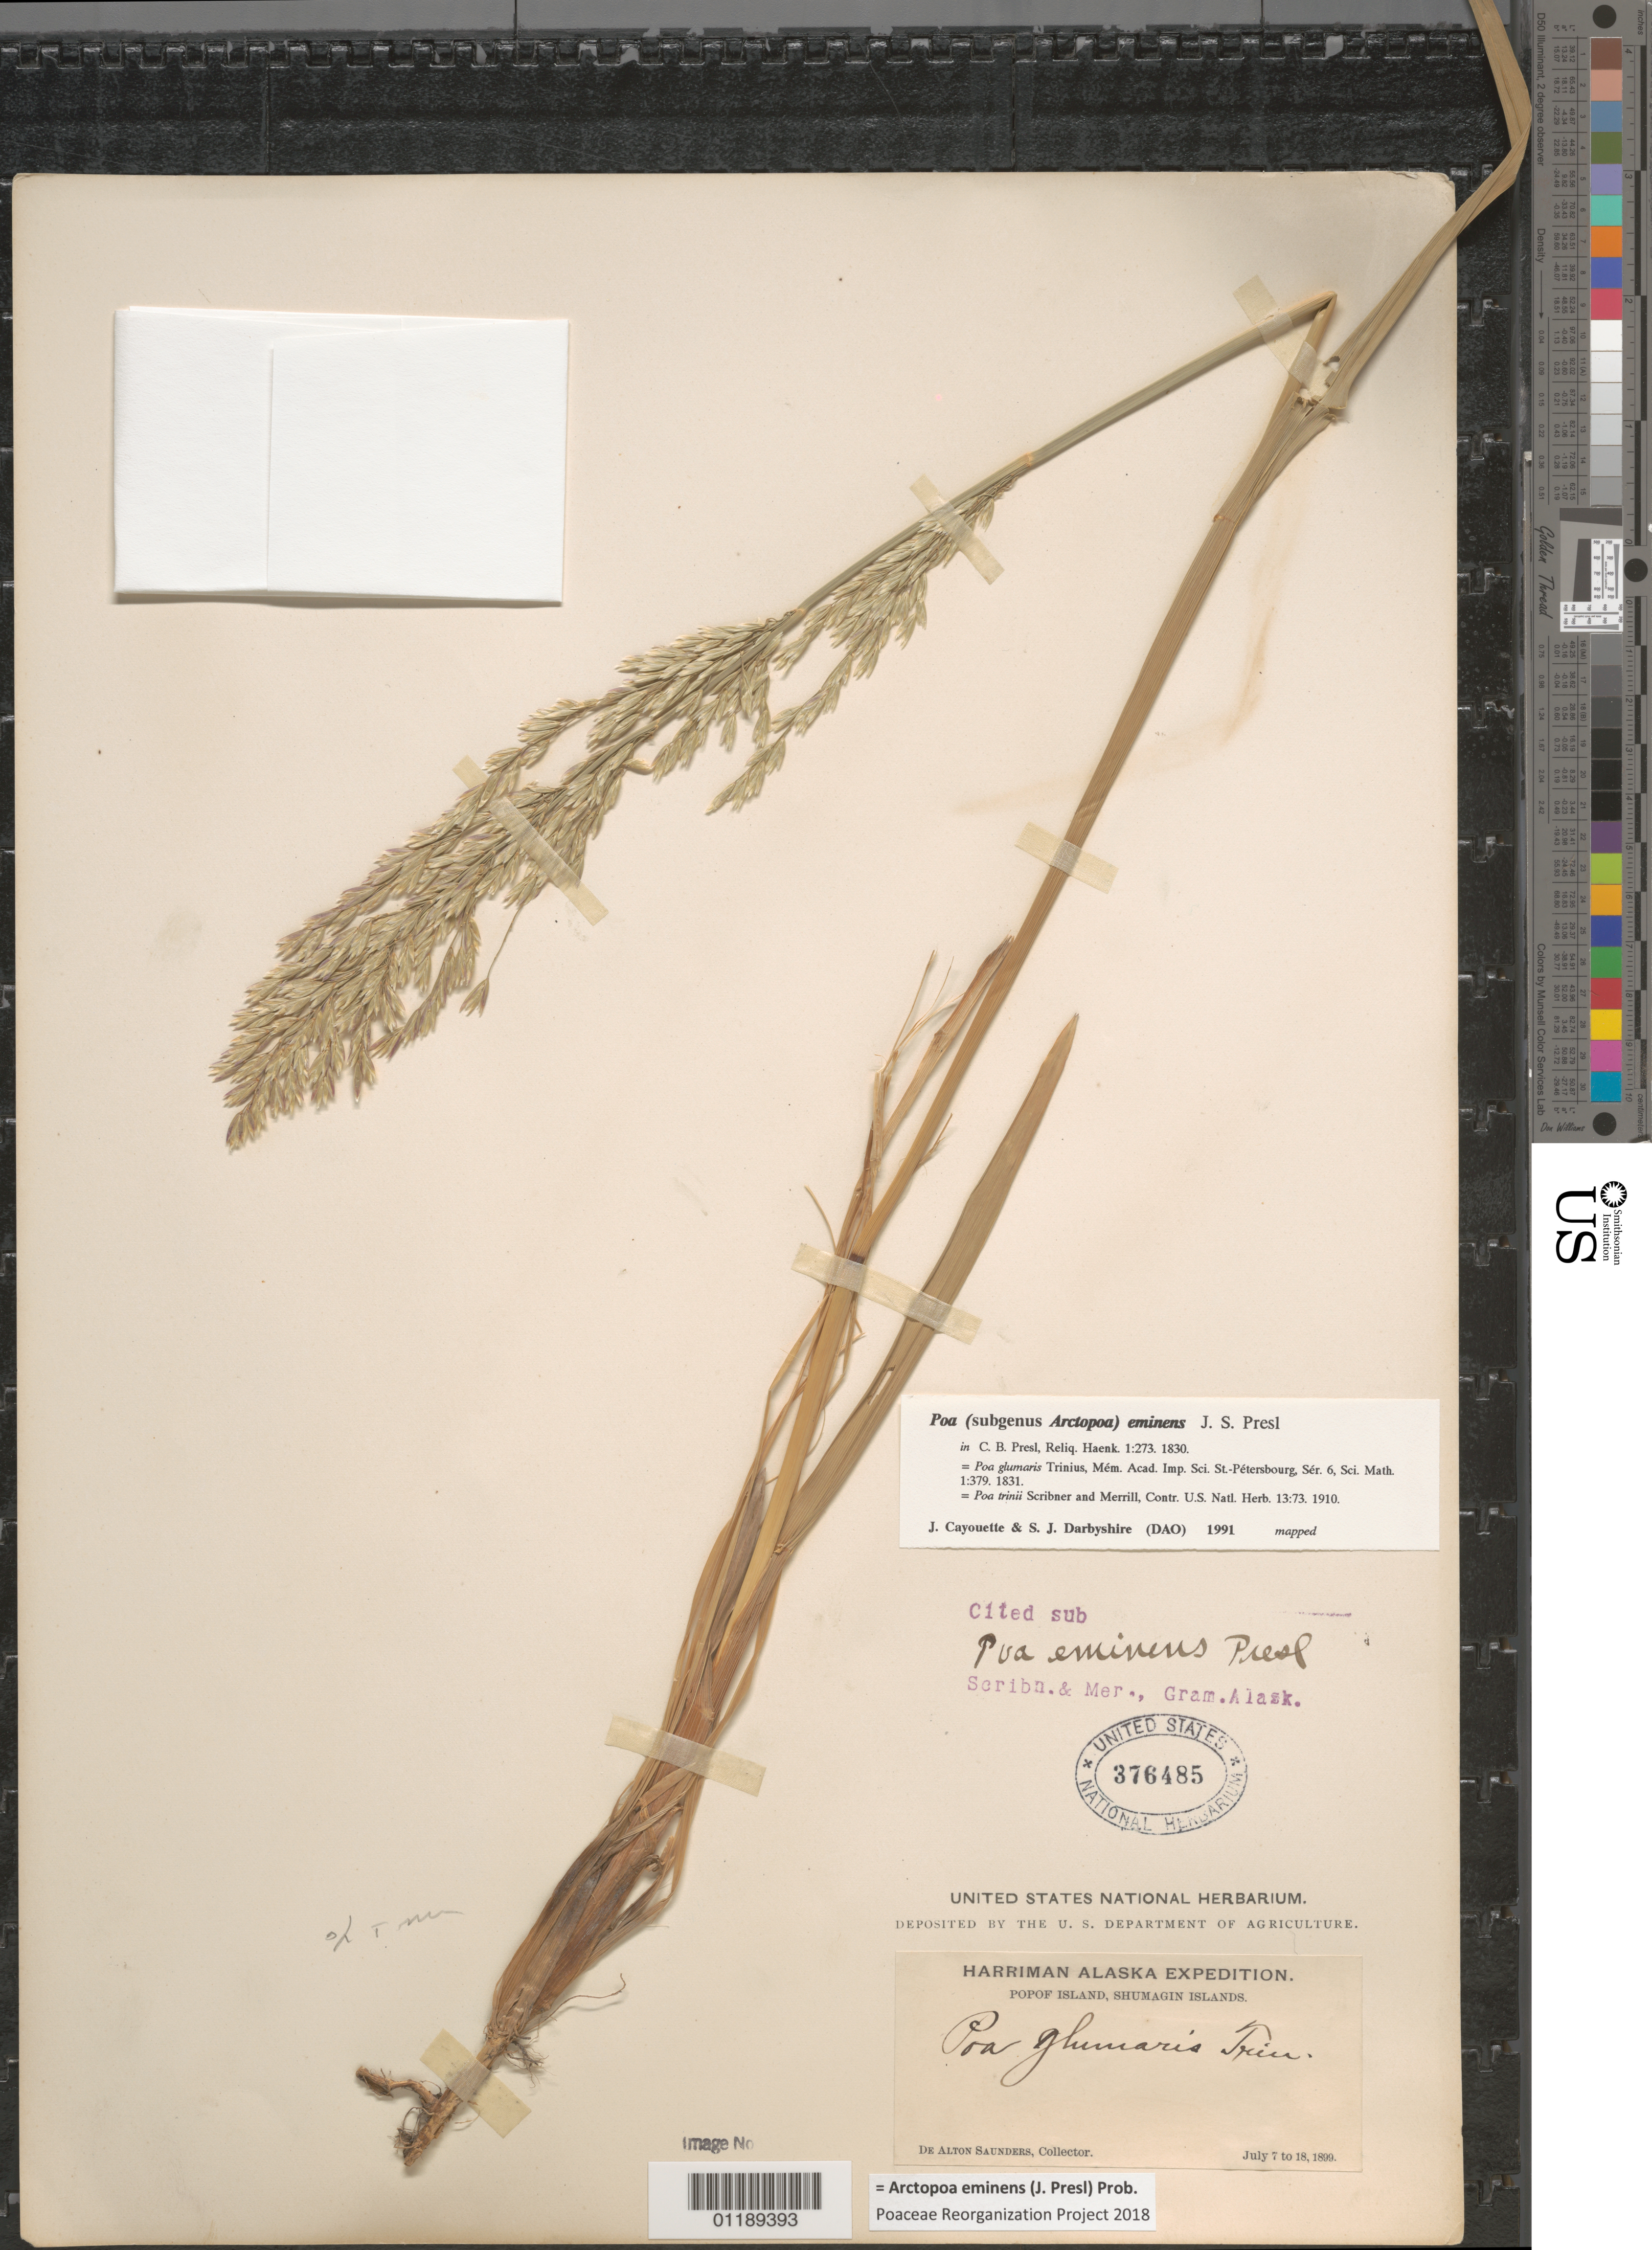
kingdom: Plantae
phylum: Tracheophyta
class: Liliopsida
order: Poales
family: Poaceae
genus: Arctopoa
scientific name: Arctopoa eminens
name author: (J. Presl) Prob.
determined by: Poaceae Reorganization Project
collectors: D. A. Saunders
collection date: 1899-07-07/1899-07-18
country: United States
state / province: Alaska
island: Popof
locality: Popof Island, Shumagin Islands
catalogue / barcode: US 376485